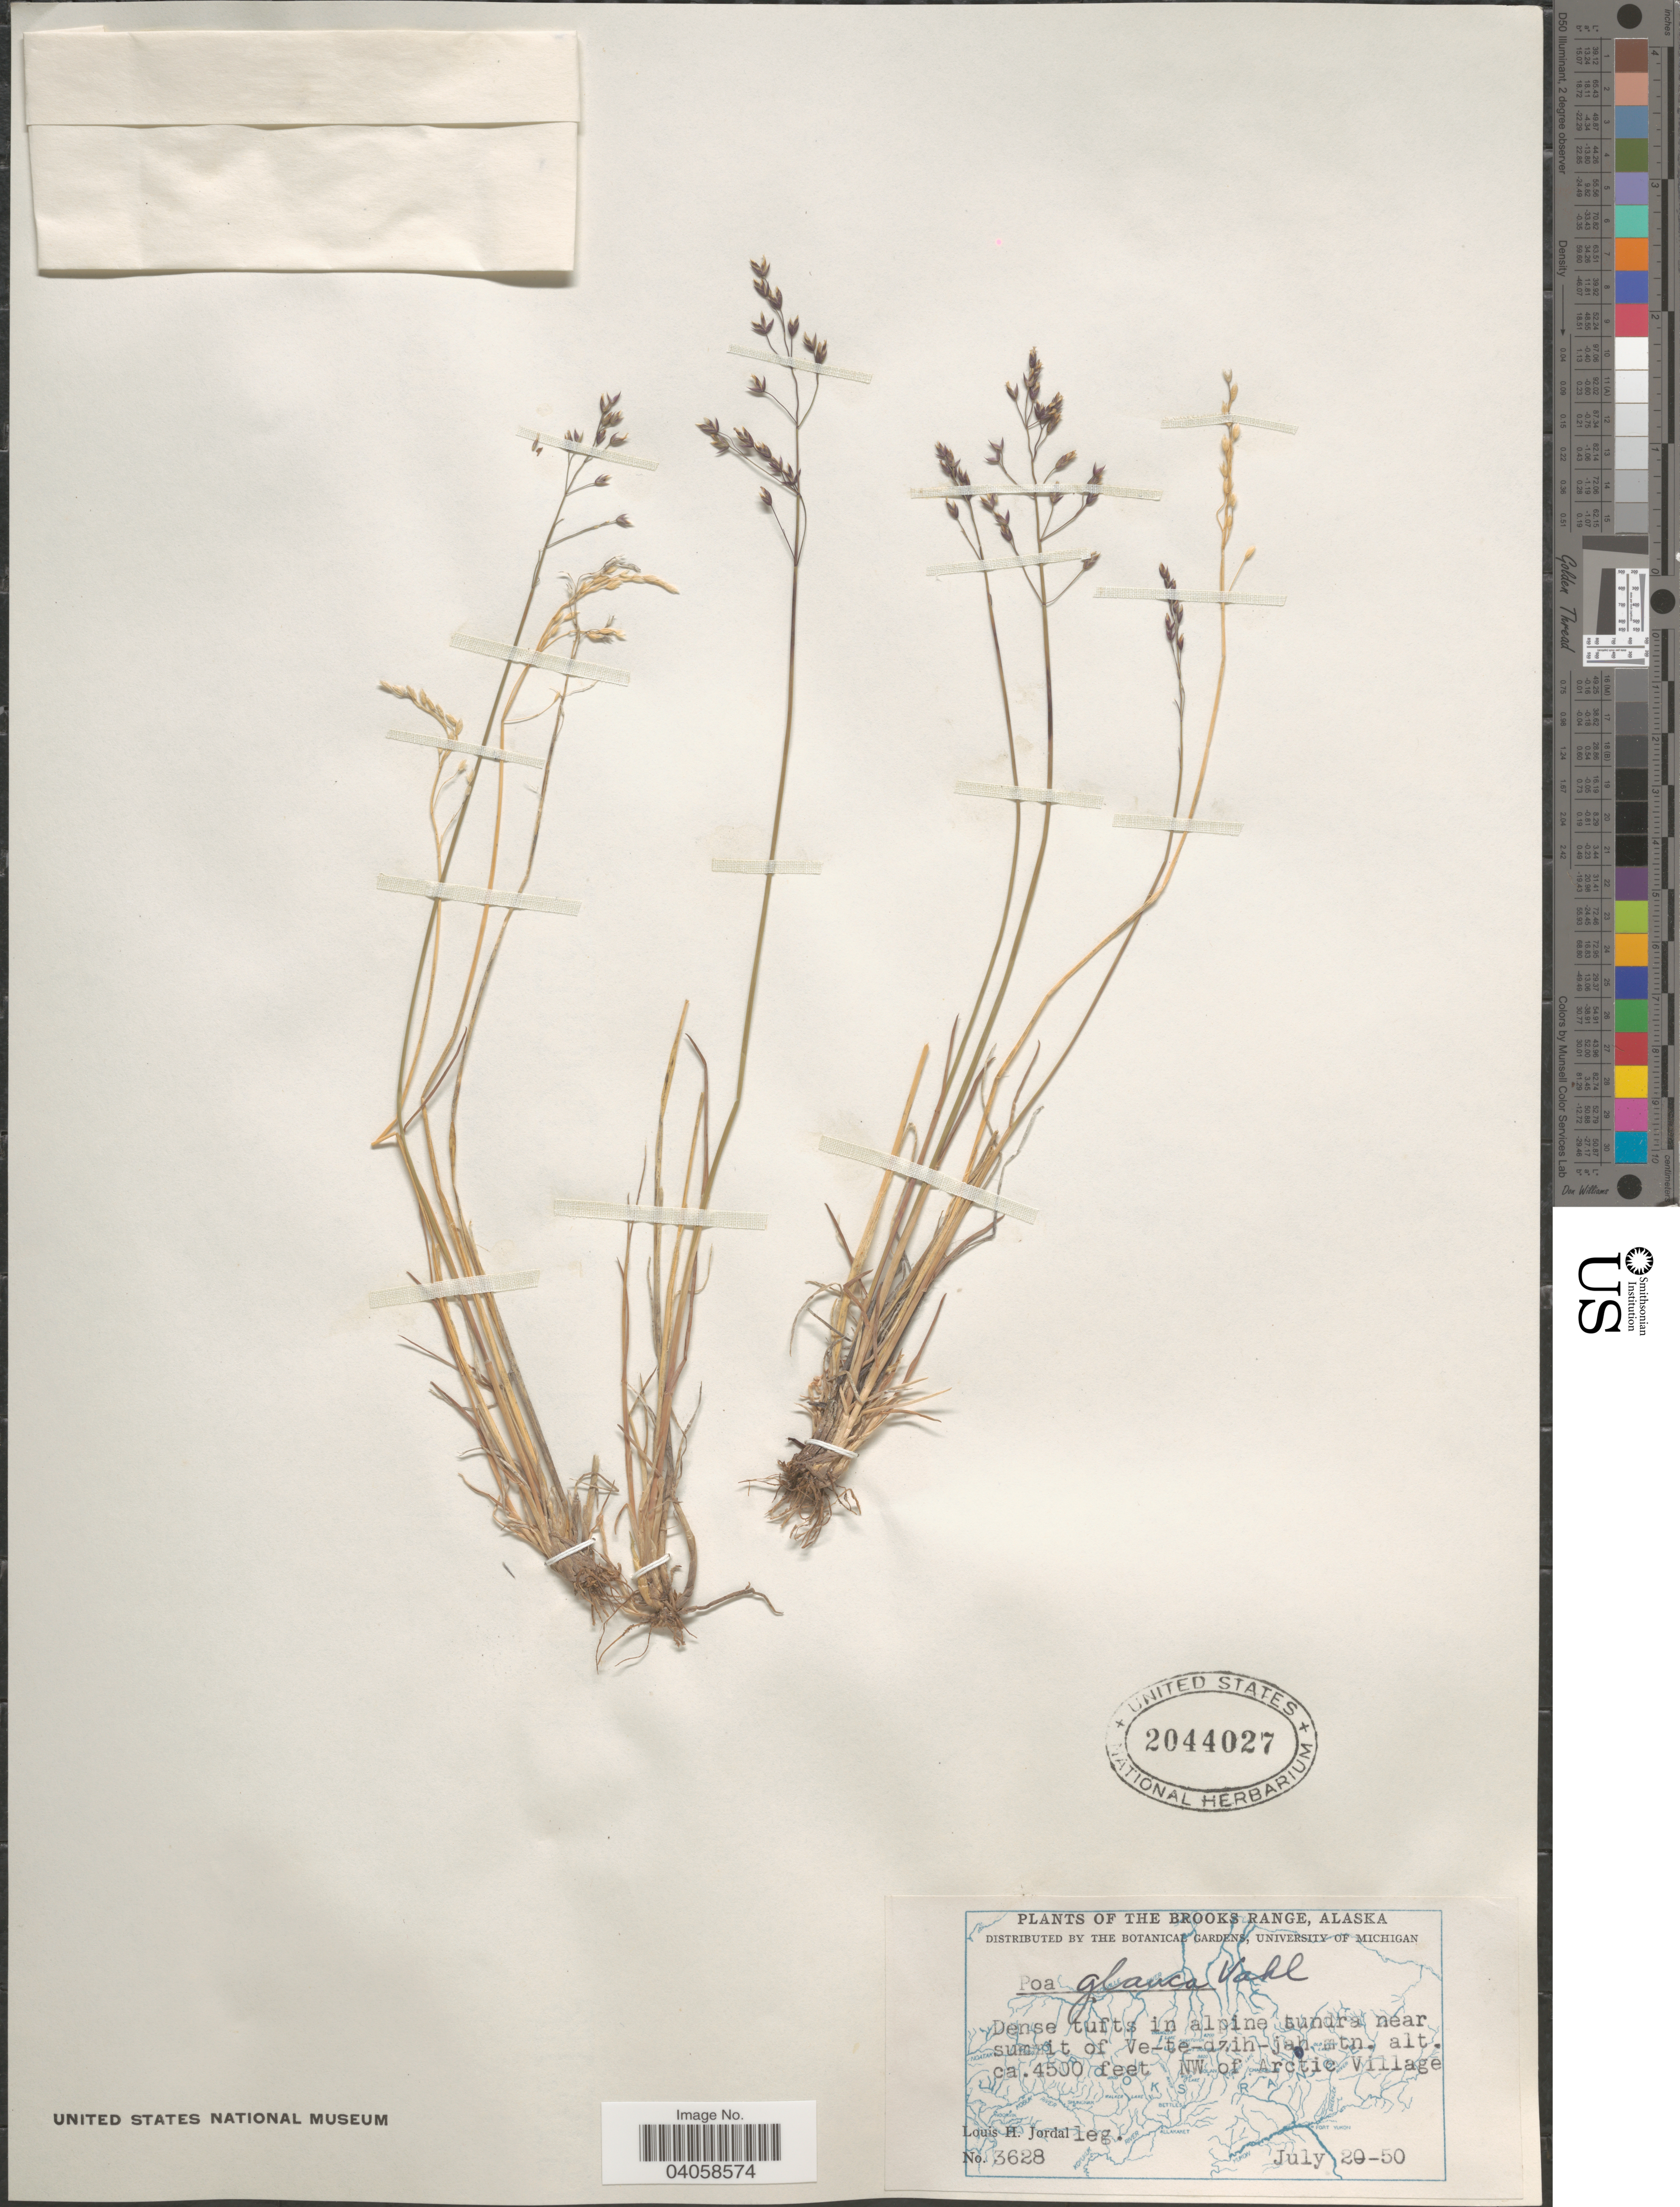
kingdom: Plantae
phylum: Tracheophyta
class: Liliopsida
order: Poales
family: Poaceae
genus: Poa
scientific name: Poa glauca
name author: Vahl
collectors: L. Jordal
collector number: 3628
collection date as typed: Transcribed d/m/y: 20/7/50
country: United States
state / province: Alaska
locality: The Brooks Range. Near summit of Ve-te-dzih-jah mtn. NW of Arctic Village.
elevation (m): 1372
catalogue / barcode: US 2044027